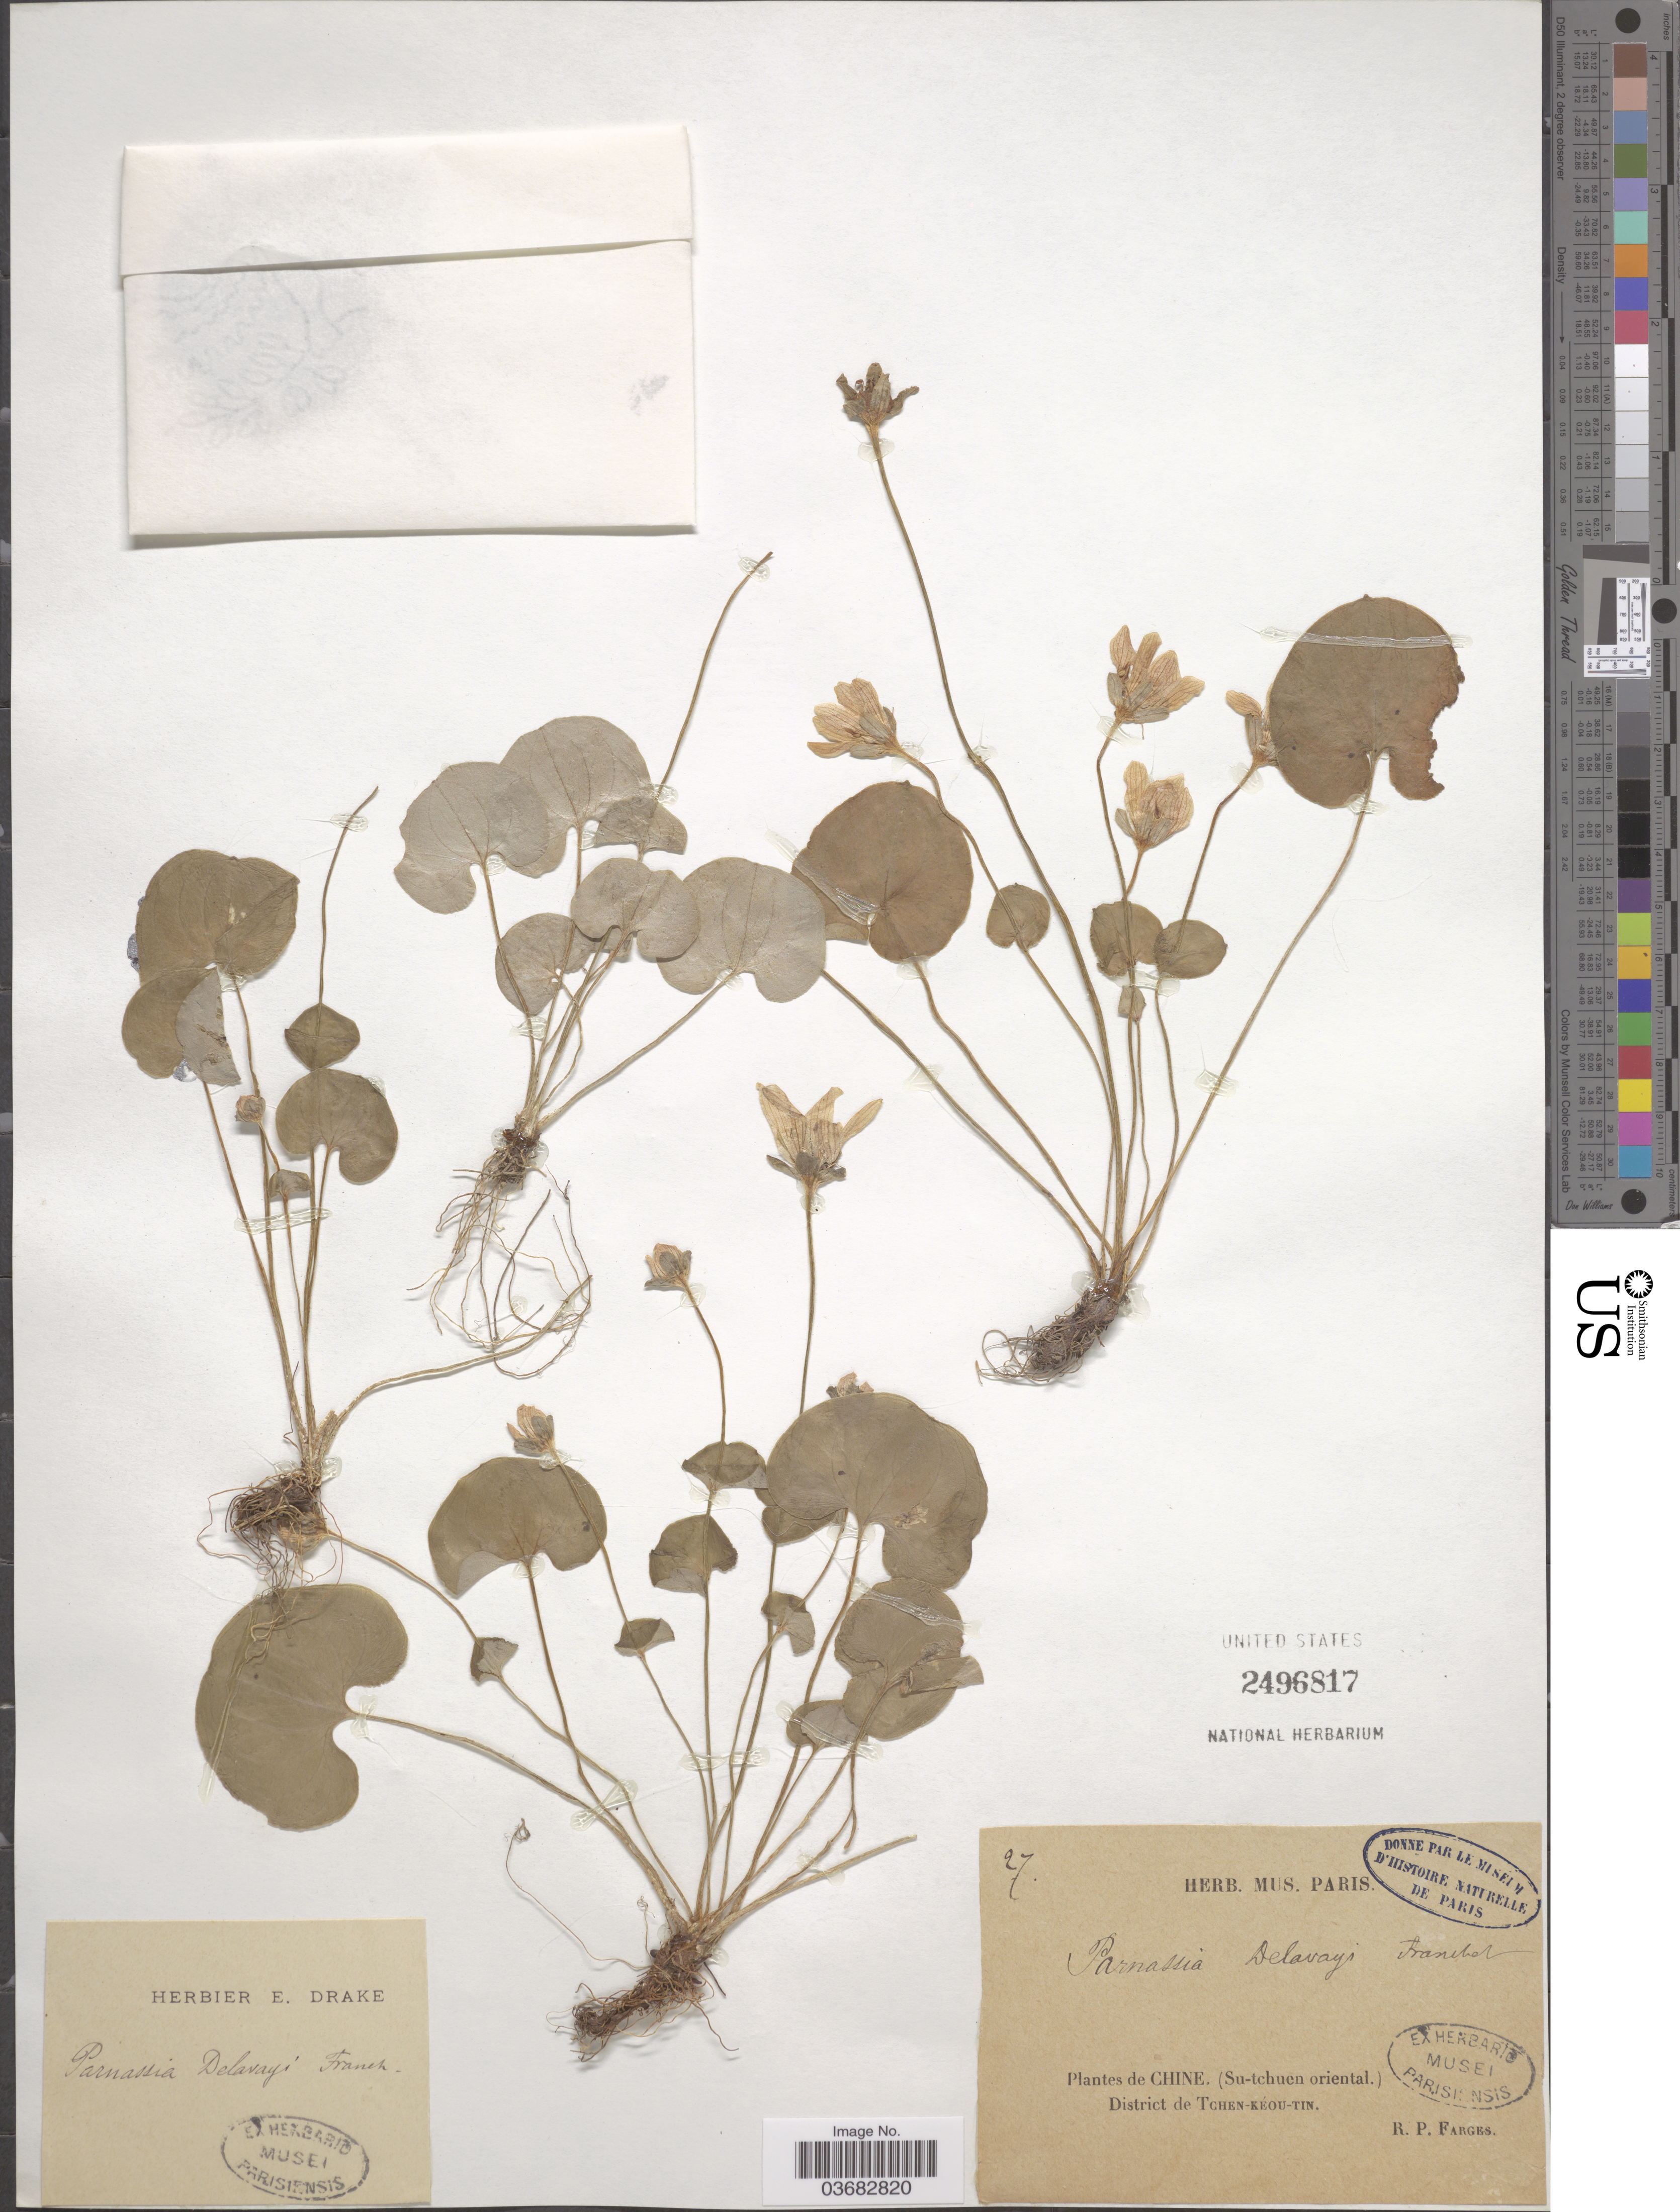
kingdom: Plantae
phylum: Tracheophyta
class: Magnoliopsida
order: Celastrales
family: Parnassiaceae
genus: Parnassia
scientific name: Parnassia delavayi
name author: Franch.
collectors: R. Farges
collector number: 27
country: China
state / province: Sichuan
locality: (su-tchuen oriental). District de Tchen-keou-tin.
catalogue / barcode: US 2496817